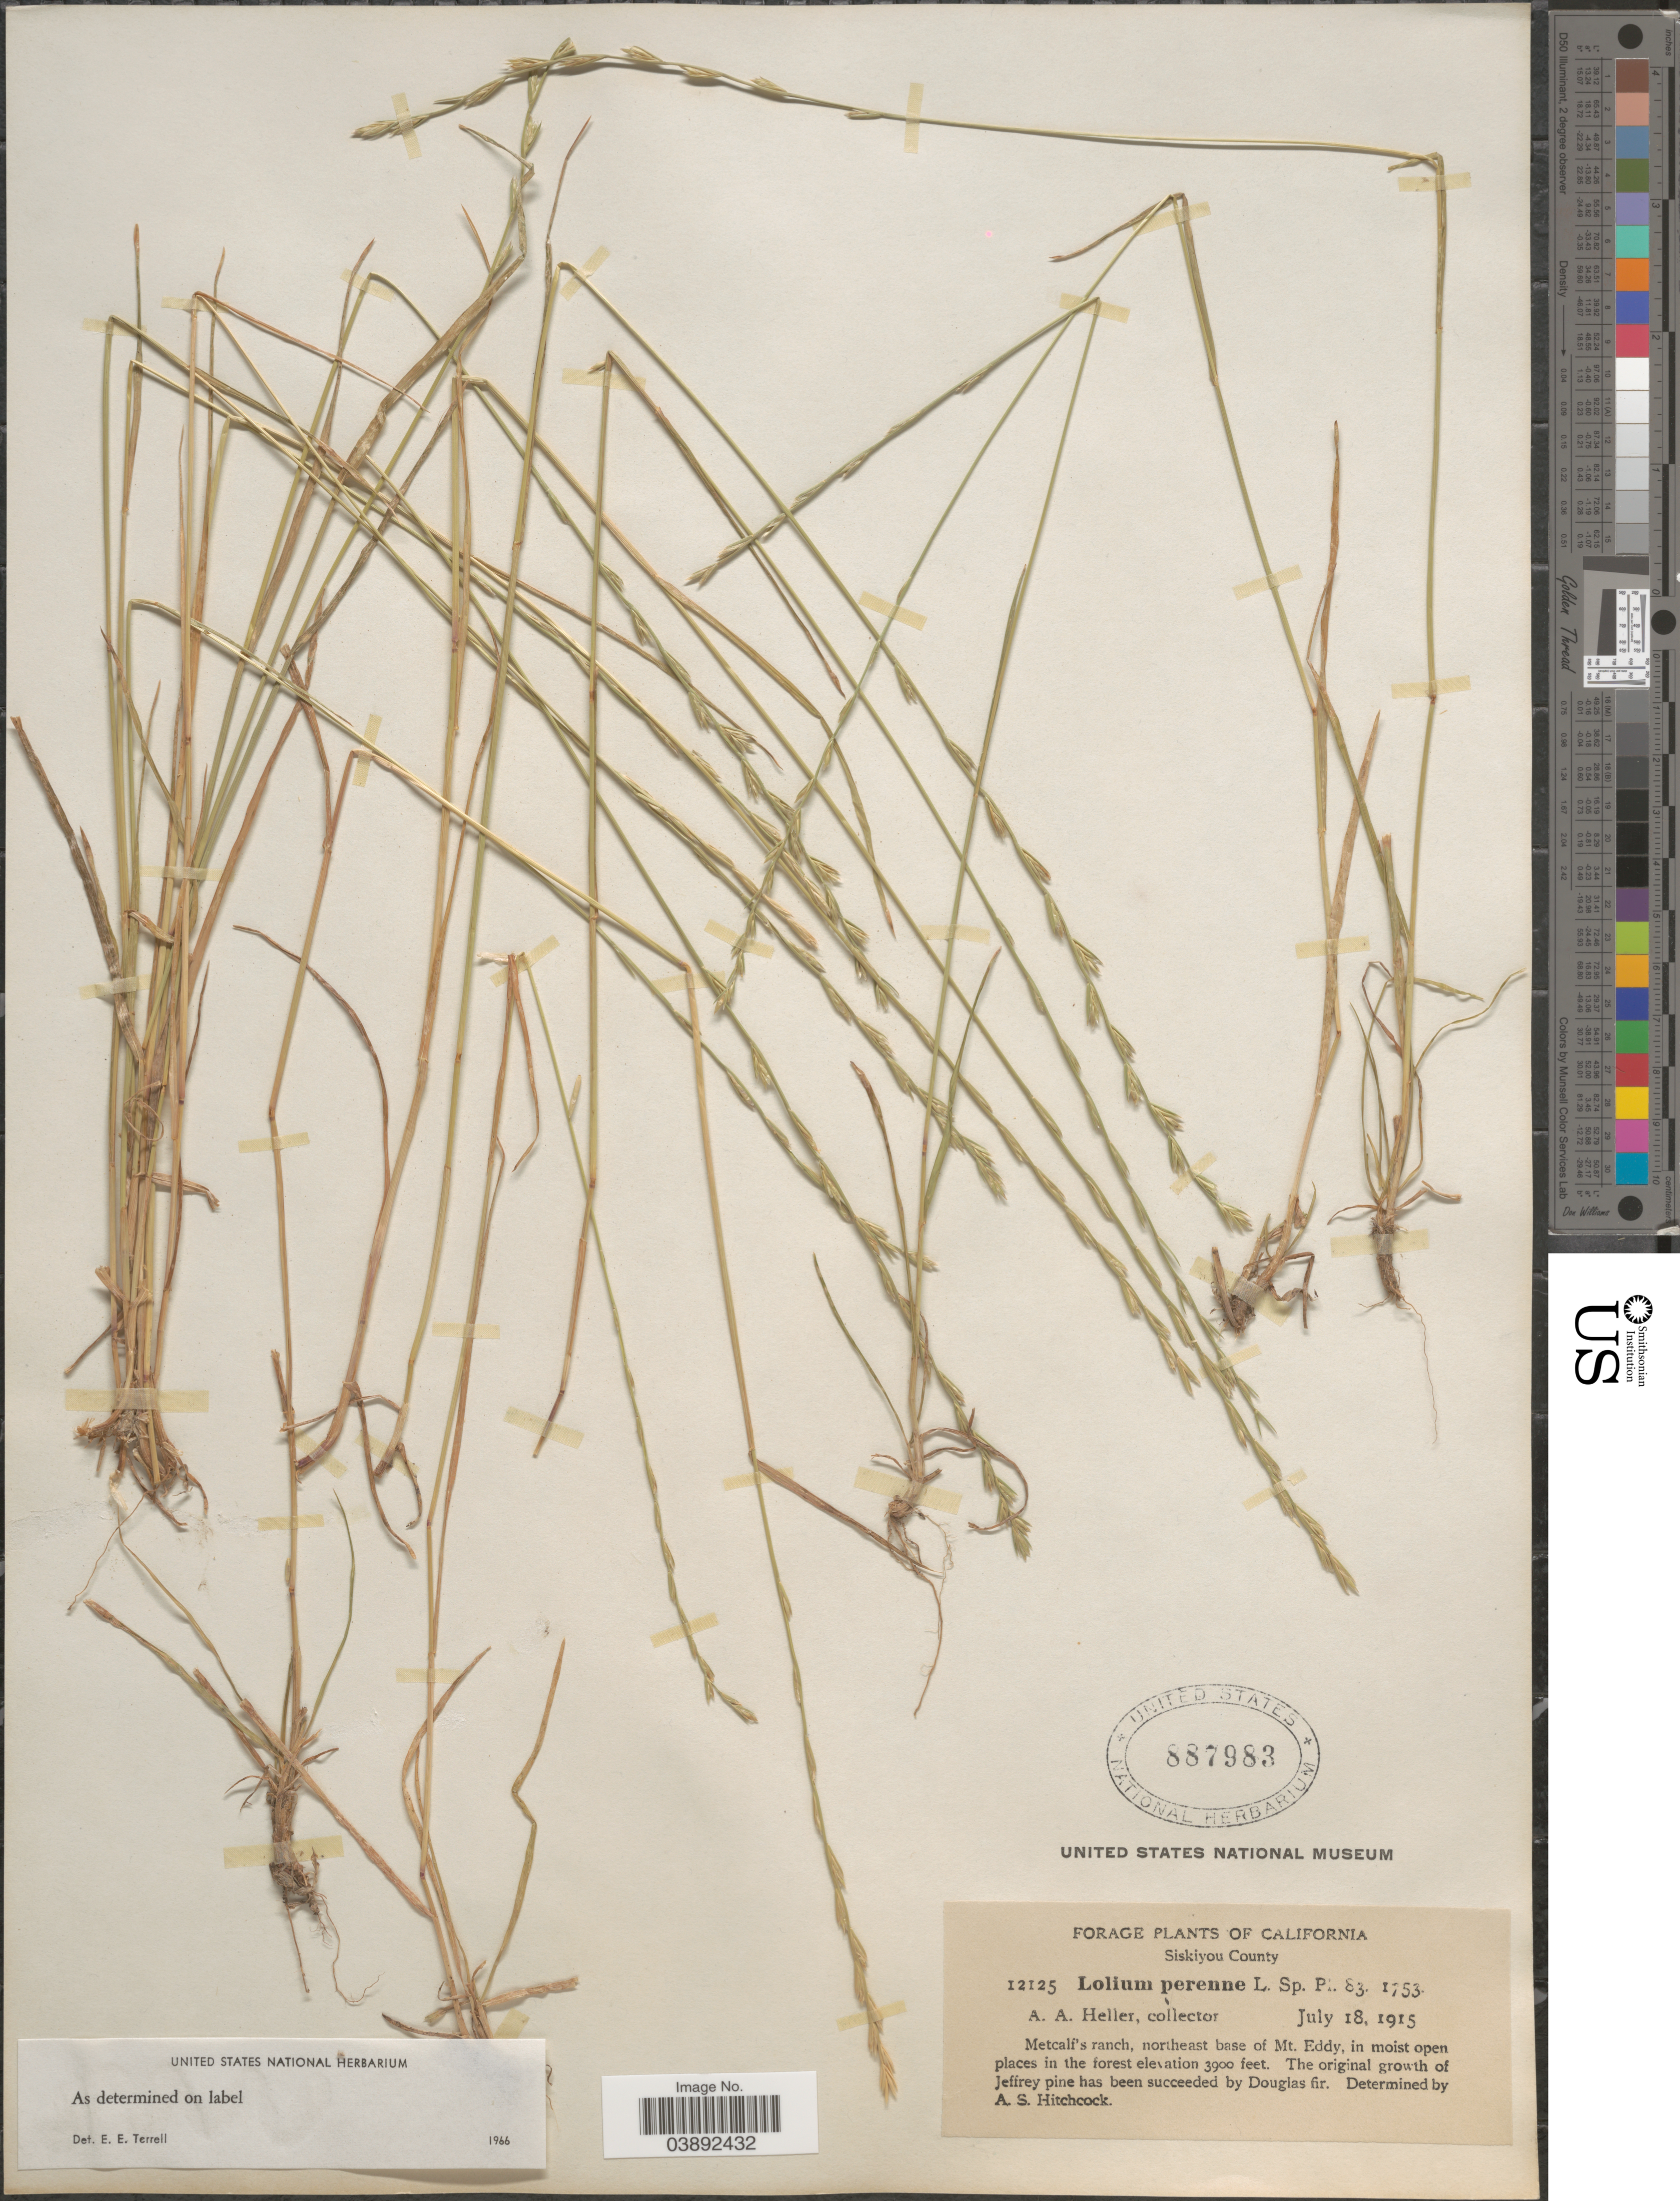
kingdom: Plantae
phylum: Tracheophyta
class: Liliopsida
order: Poales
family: Poaceae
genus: Lolium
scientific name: Lolium perenne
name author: L.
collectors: A. A. Heller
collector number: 12125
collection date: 1915-07-18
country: United States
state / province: California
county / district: Siskiyou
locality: Siskiyou County. Metcalf's ranch, northeast base of Mt. Eddy.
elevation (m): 1189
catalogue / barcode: US 887983